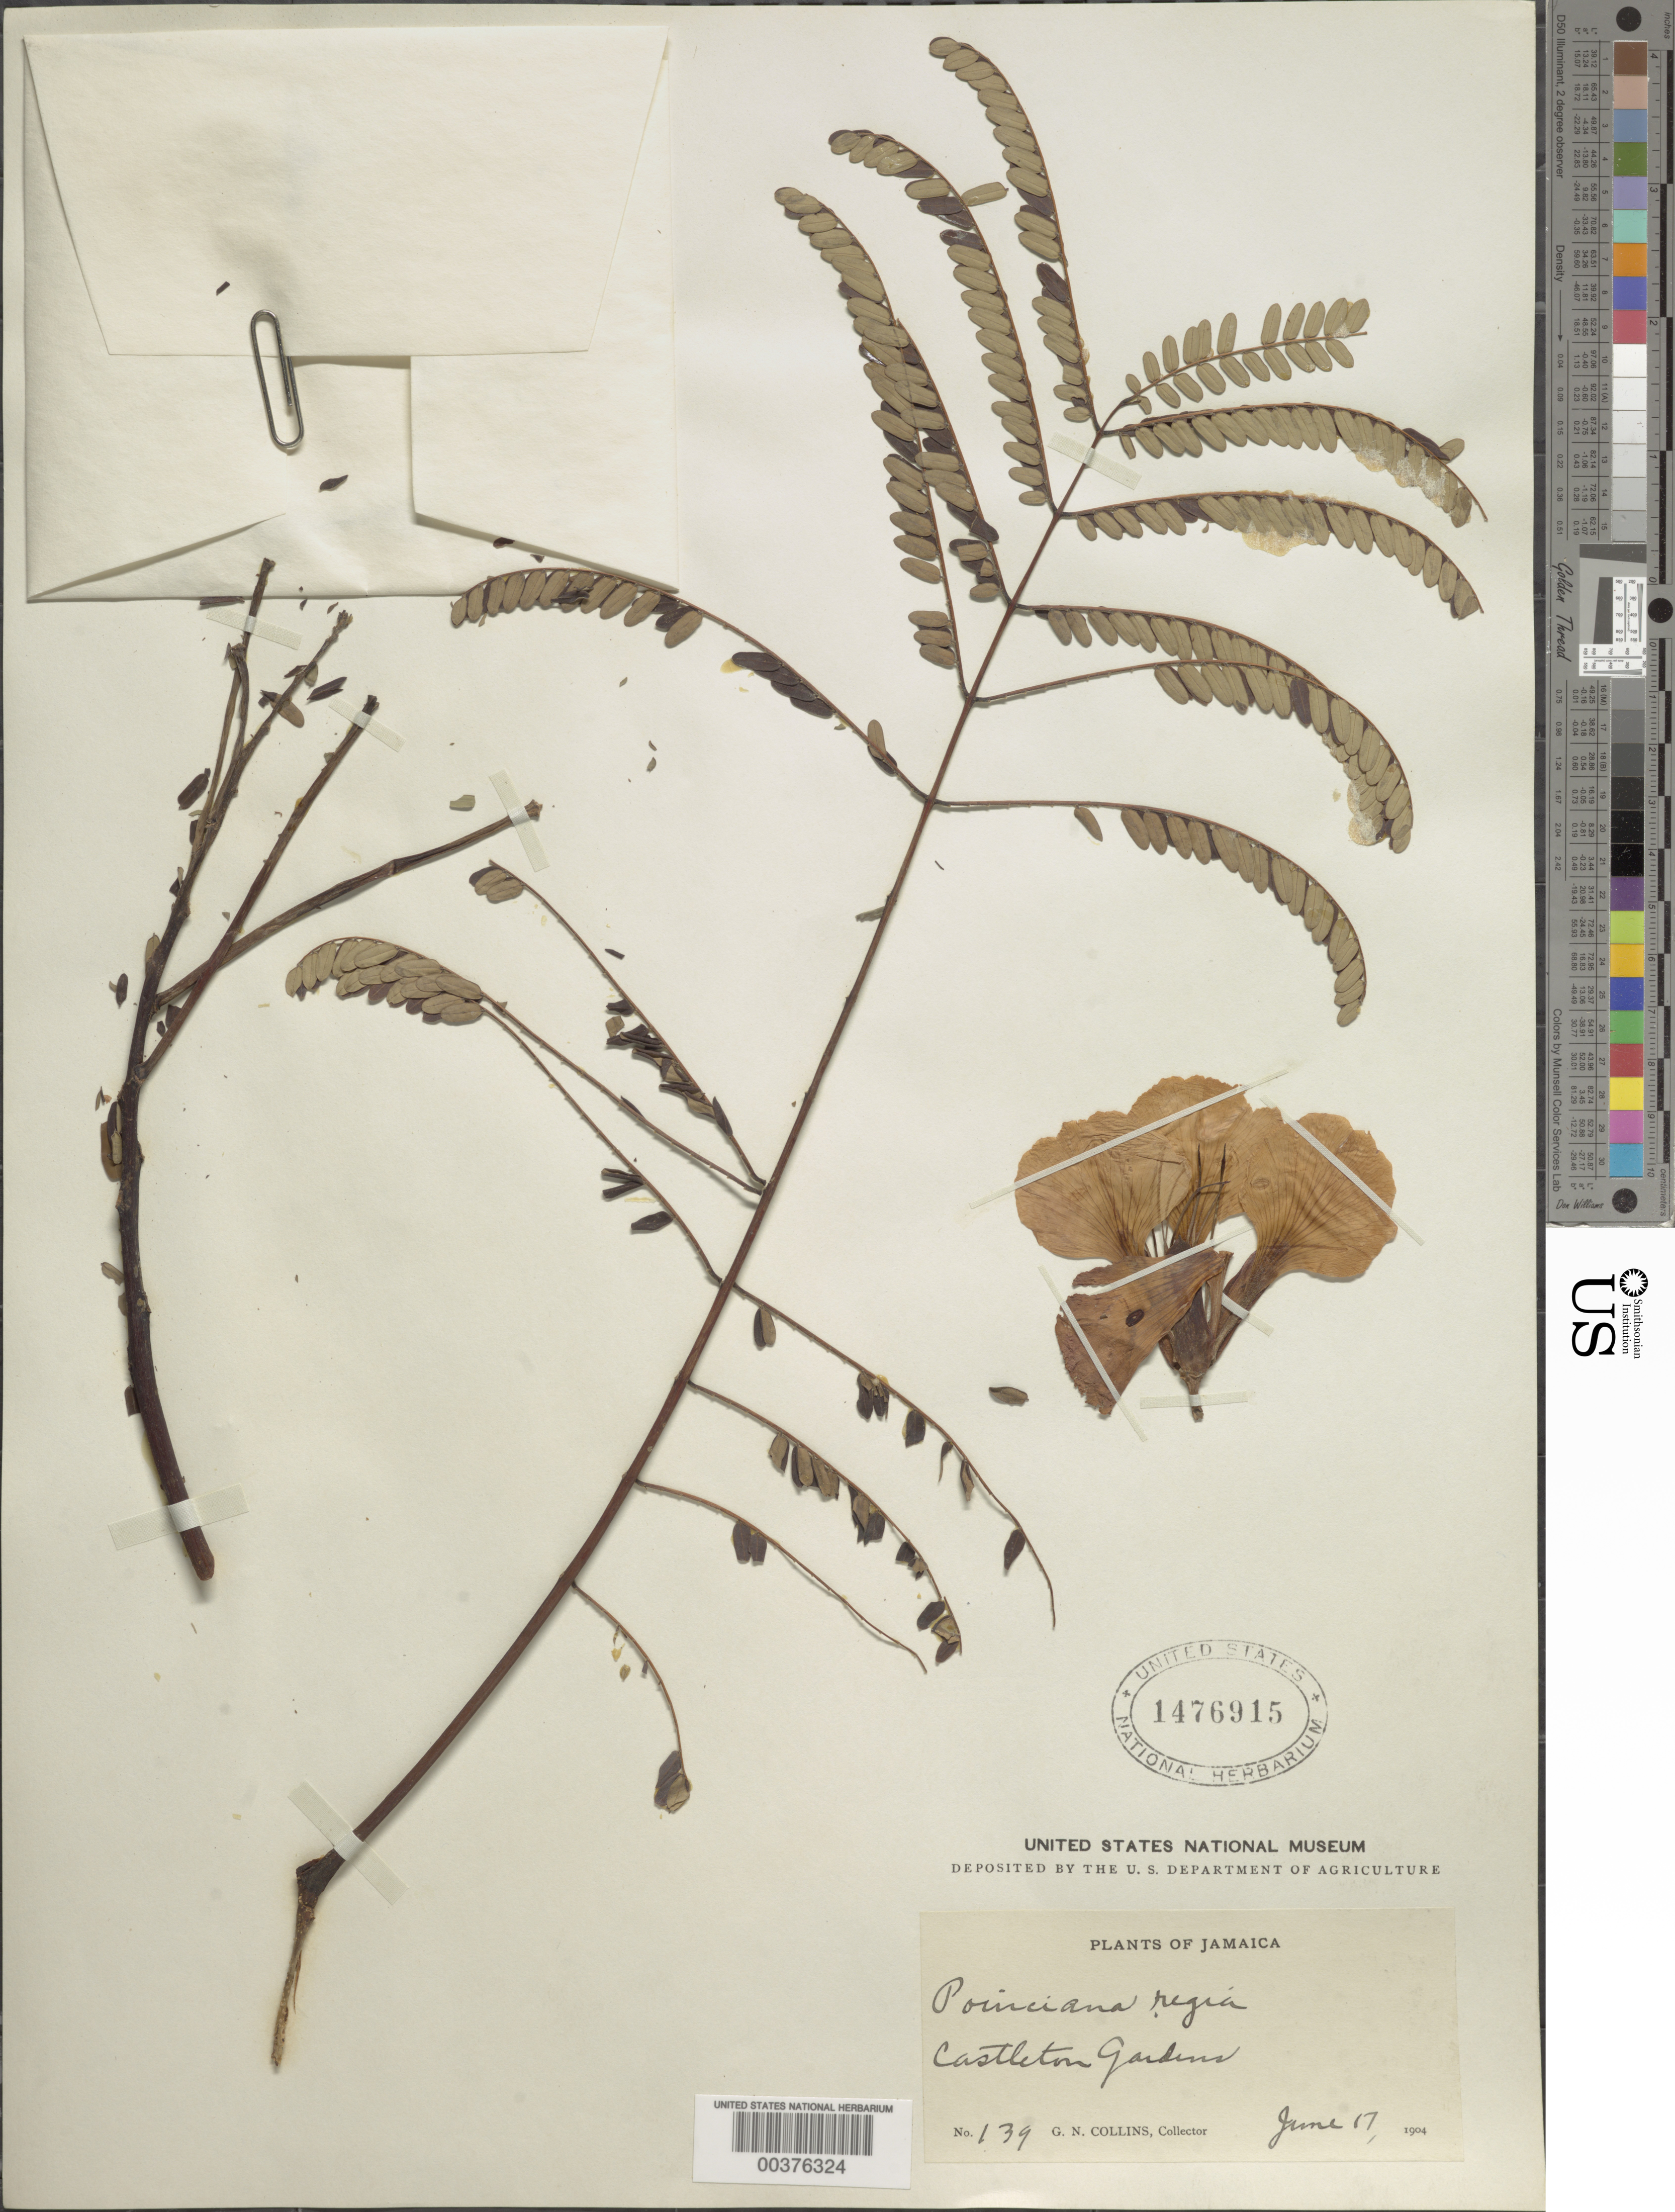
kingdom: Plantae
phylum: Tracheophyta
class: Magnoliopsida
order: Fabales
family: Fabaceae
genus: Delonix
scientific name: Delonix regia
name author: (Bojer ex Hook.) Raf.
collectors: G. Collins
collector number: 139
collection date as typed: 17 Jun 1904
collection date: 1904-06-17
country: Jamaica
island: Greater Antilles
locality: Castleton gardens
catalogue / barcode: US 1476915